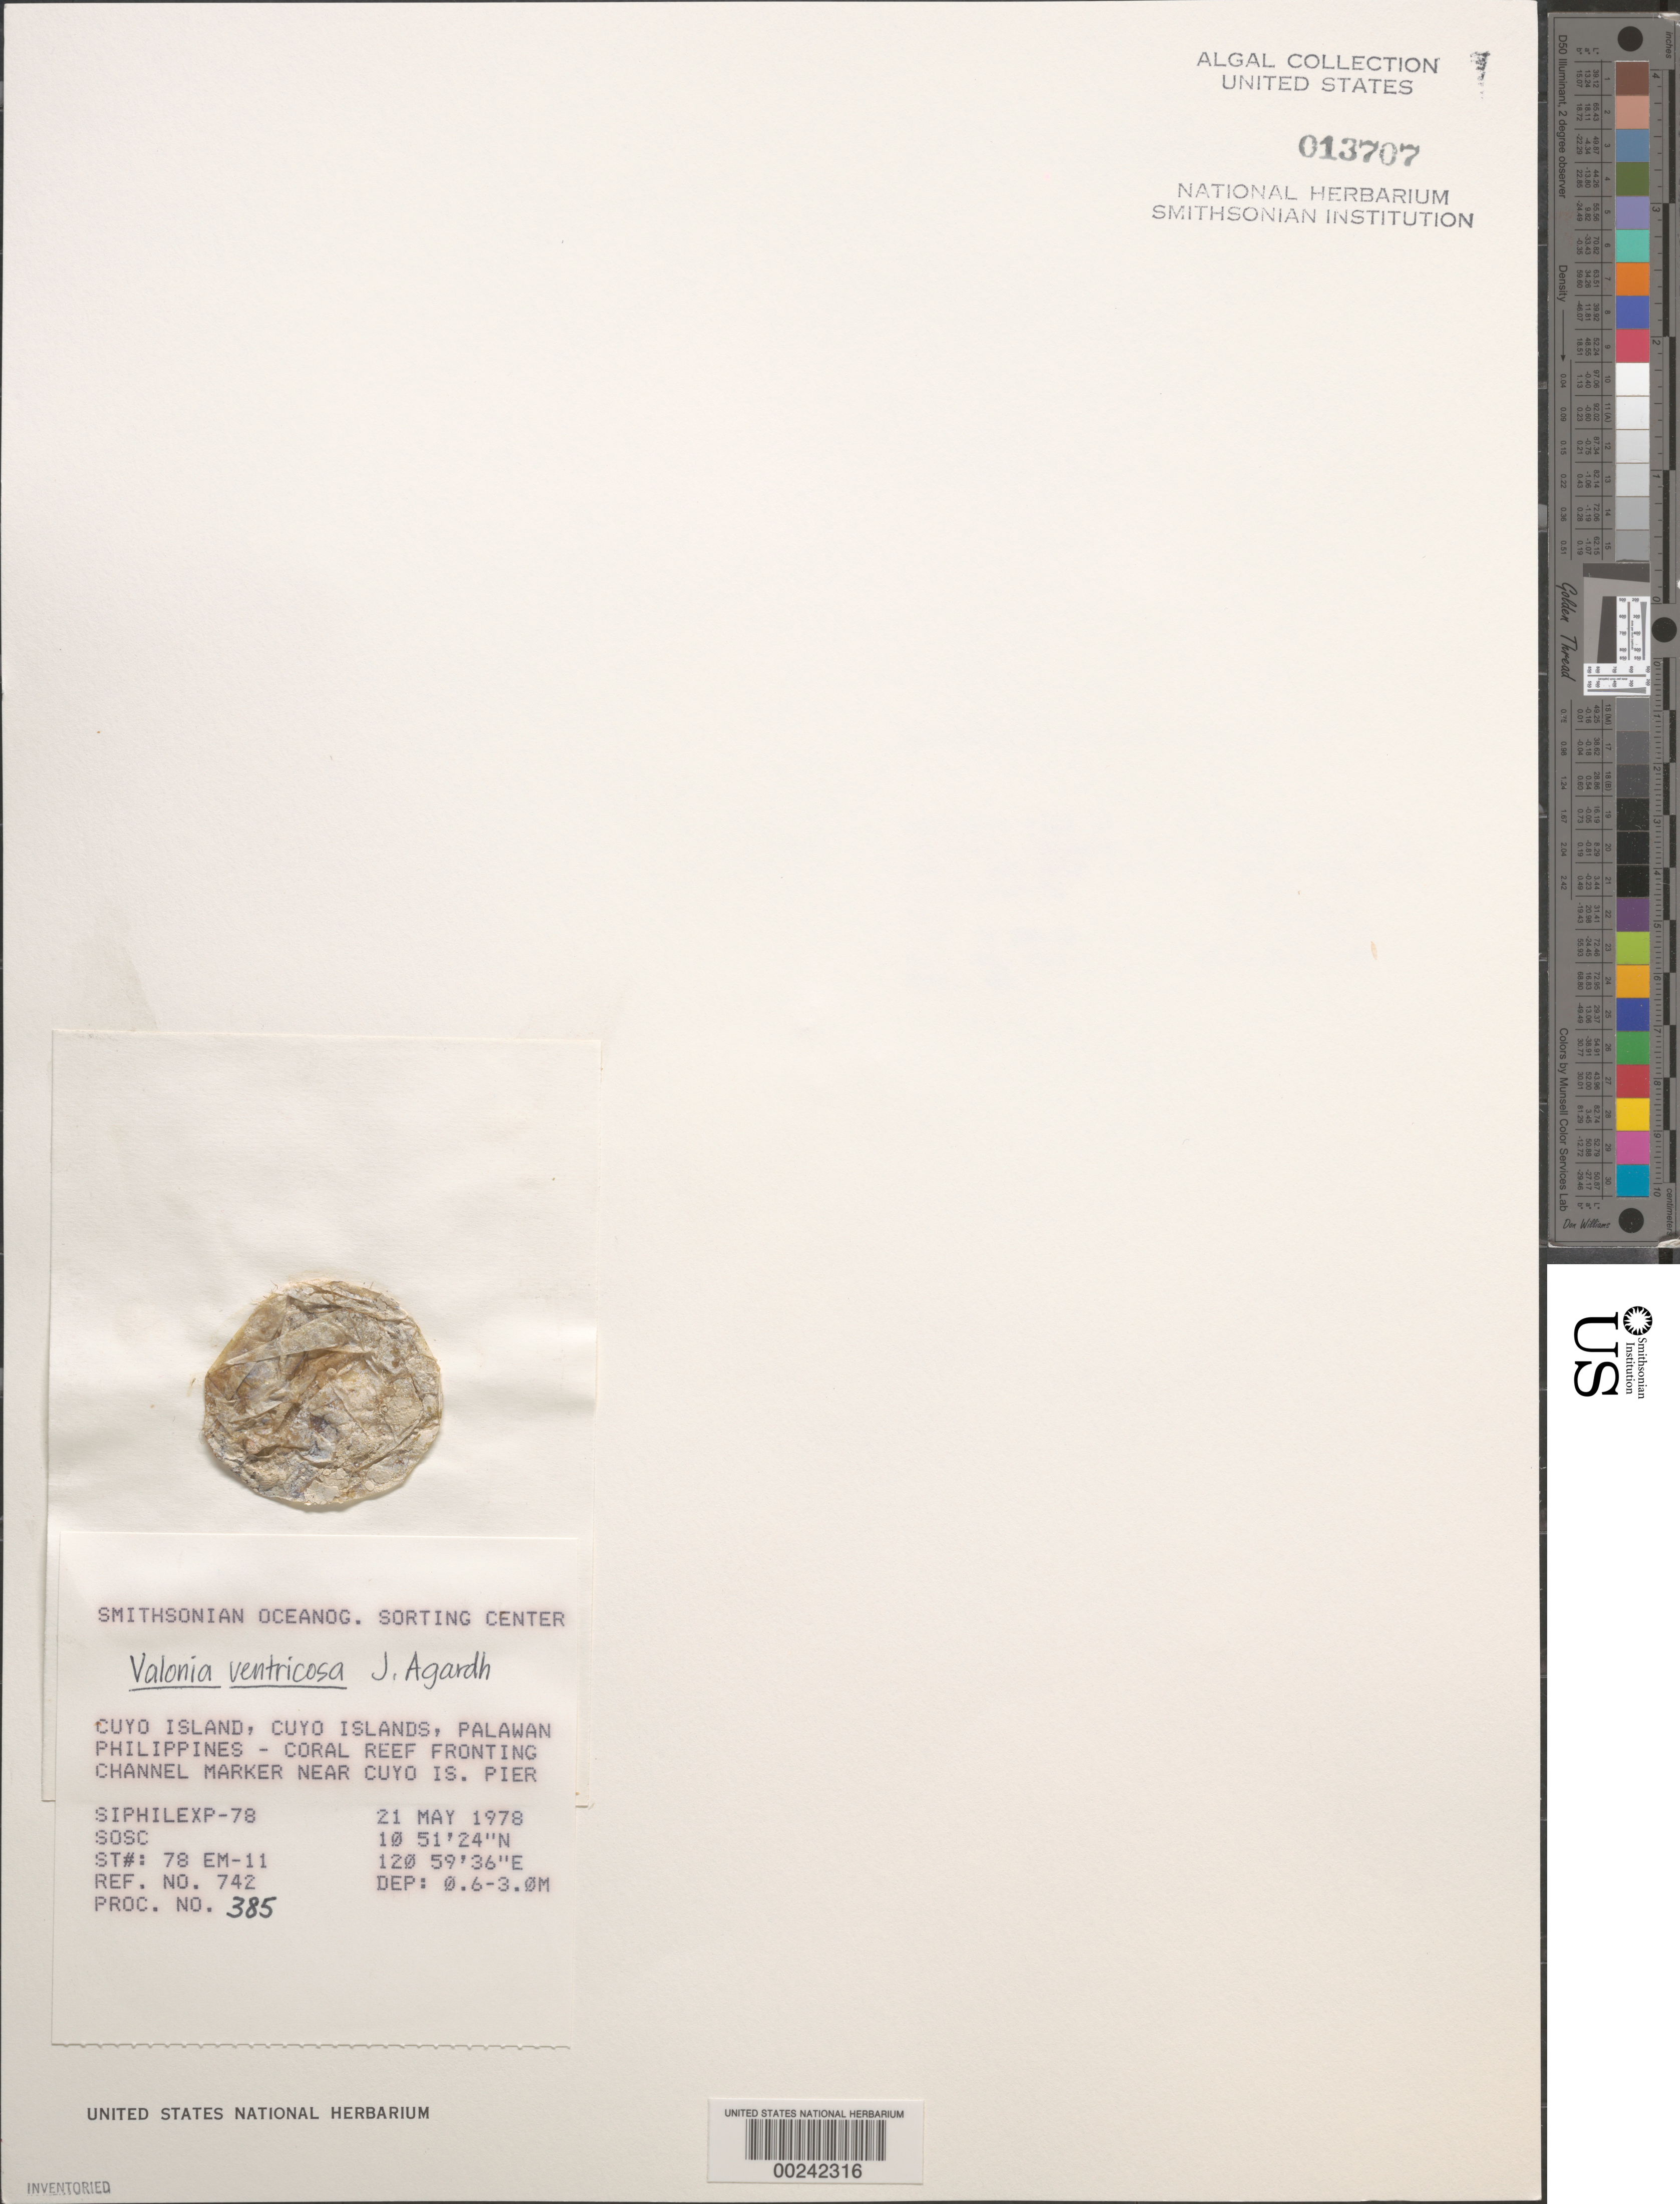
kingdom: Plantae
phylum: Chlorophyta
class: Ulvophyceae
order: Siphonocladales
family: Valoniaceae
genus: Valonia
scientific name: Valonia ventricosa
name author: J. Agardh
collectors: SOSC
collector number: Station 78 EM-11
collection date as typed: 21 May 1978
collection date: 1978-05-21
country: Philippines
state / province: Mimaropa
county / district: Palawan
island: Cuyo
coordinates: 10 51' 24" N, 120 59' 36" E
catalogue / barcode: US 13707